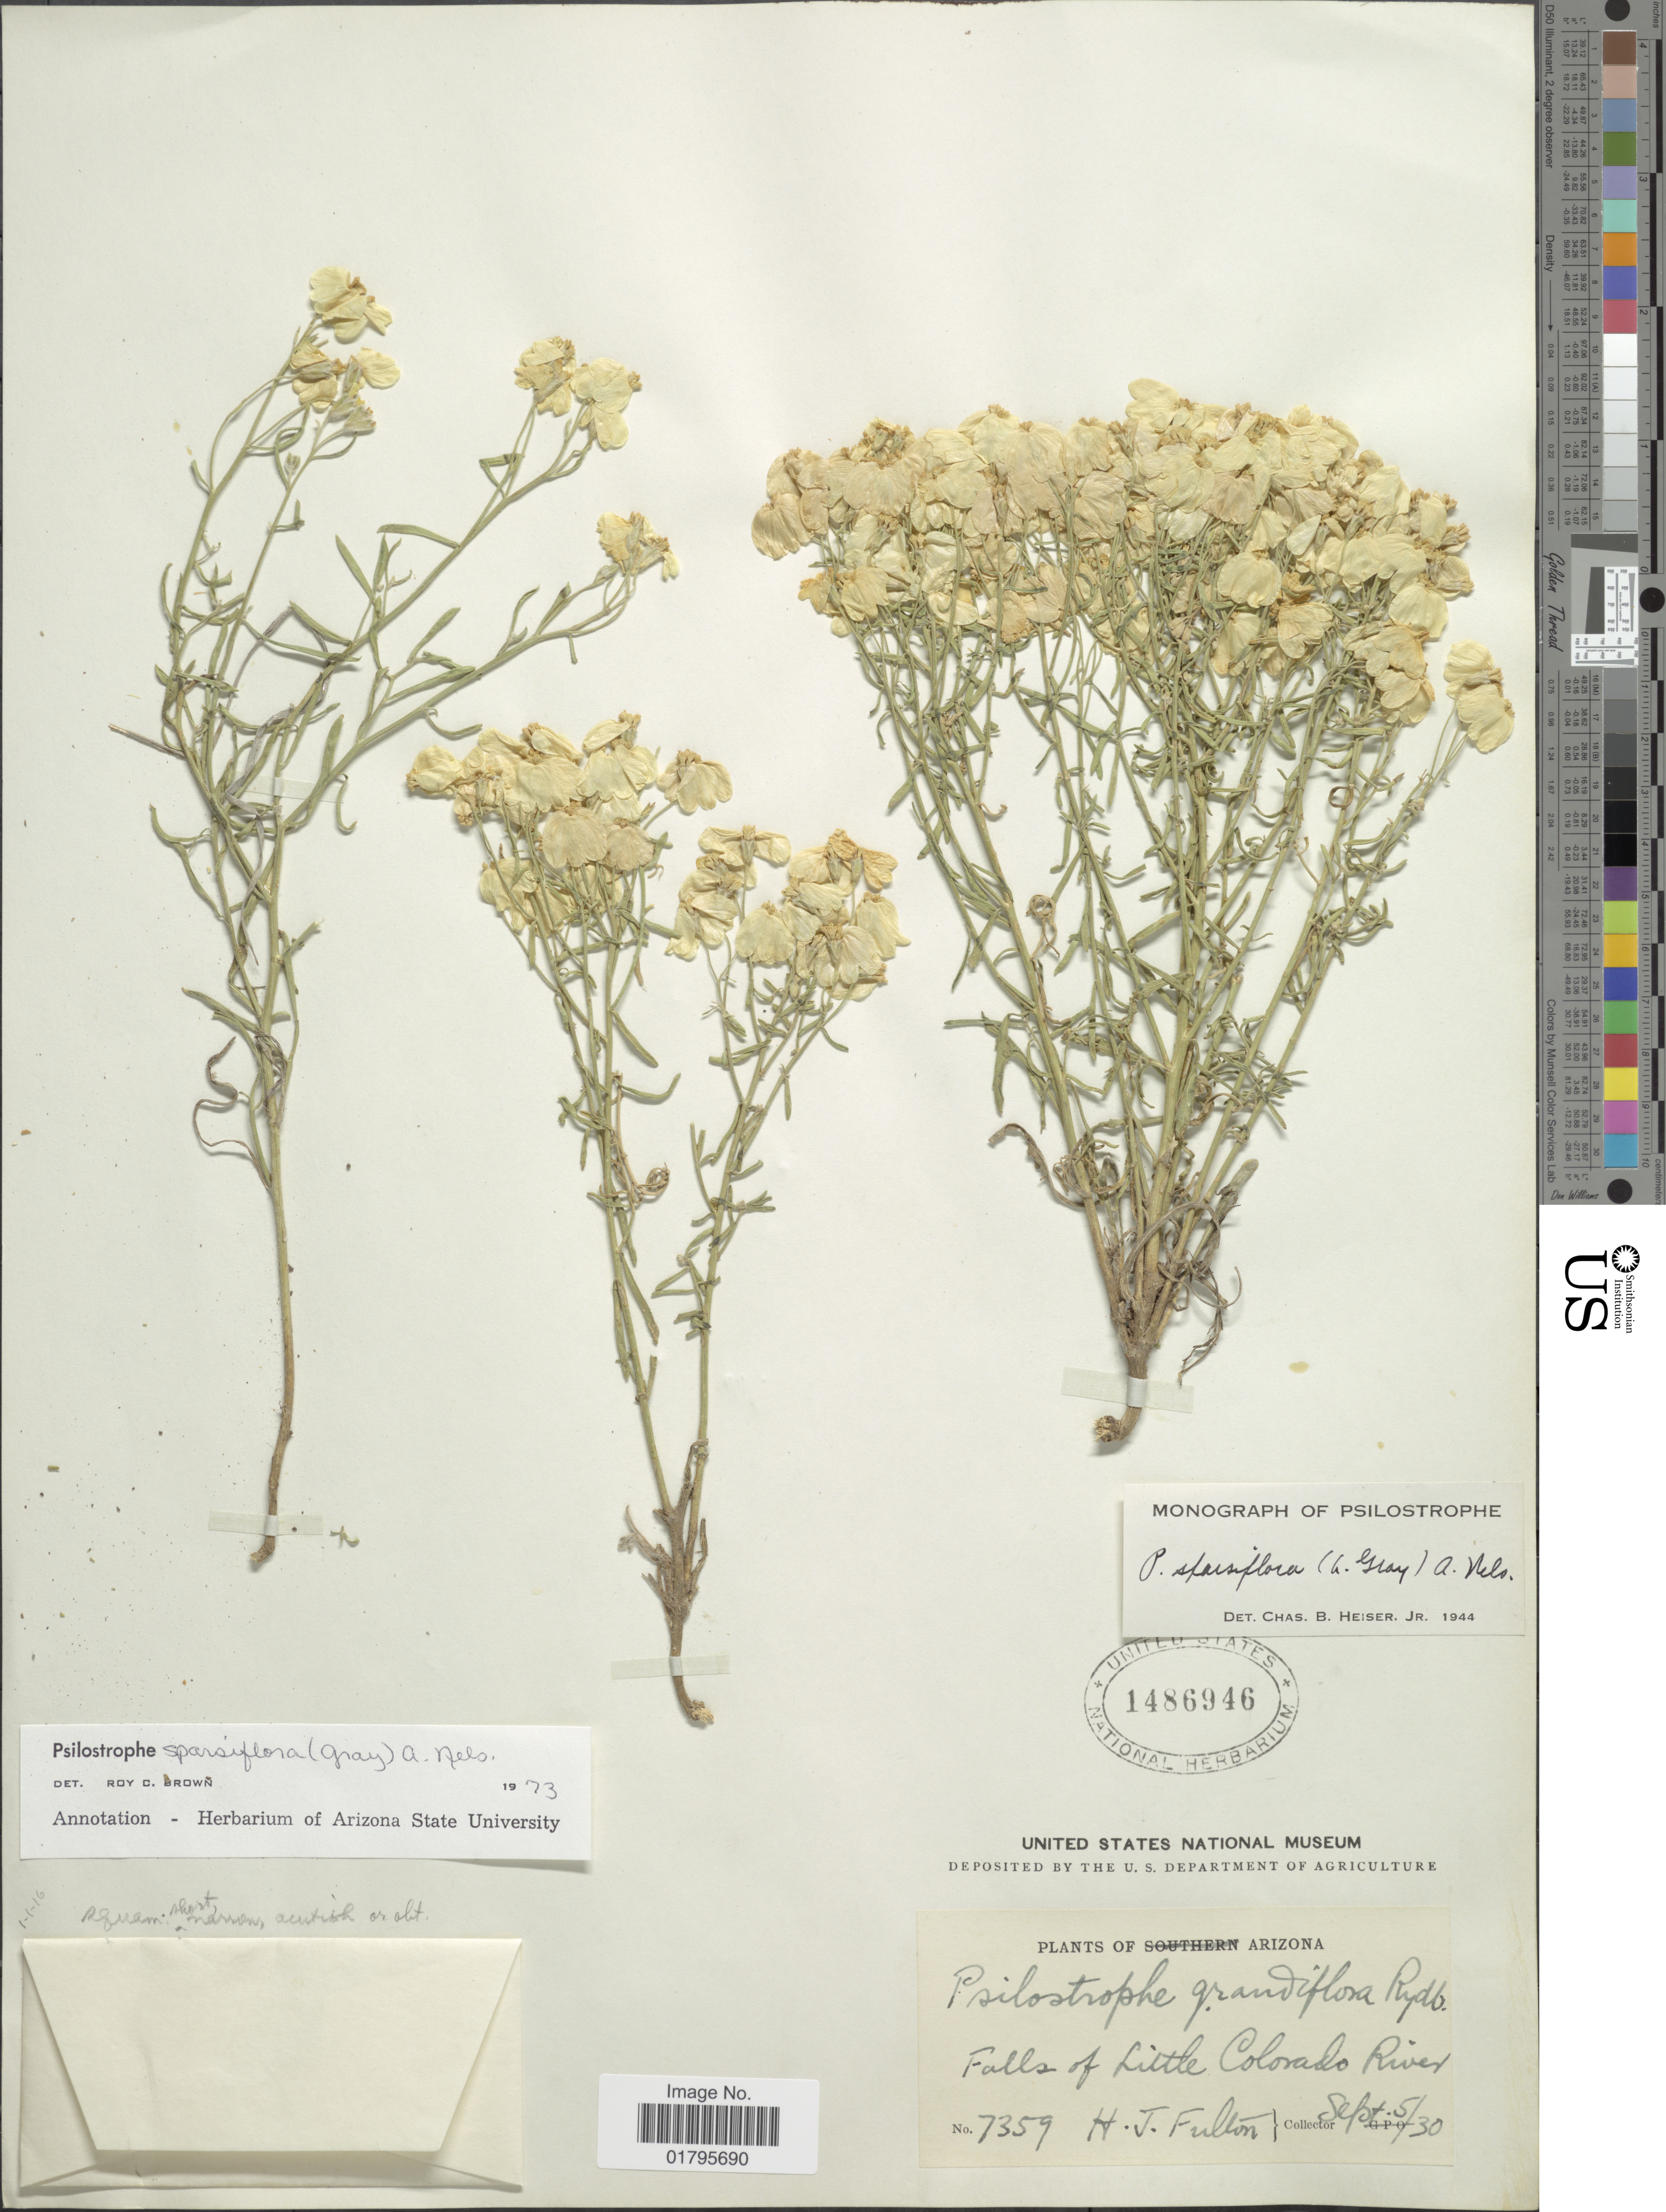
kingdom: Plantae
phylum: Tracheophyta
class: Magnoliopsida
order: Asterales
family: Asteraceae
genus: Psilostrophe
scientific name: Psilostrophe sparsiflora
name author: (A. Gray) A. Nelson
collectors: H. Fulton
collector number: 7359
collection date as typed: Transcribed d/m/y: 5/9/30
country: United States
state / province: Arizona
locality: Falls of Little Colorado River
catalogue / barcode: US 1486946